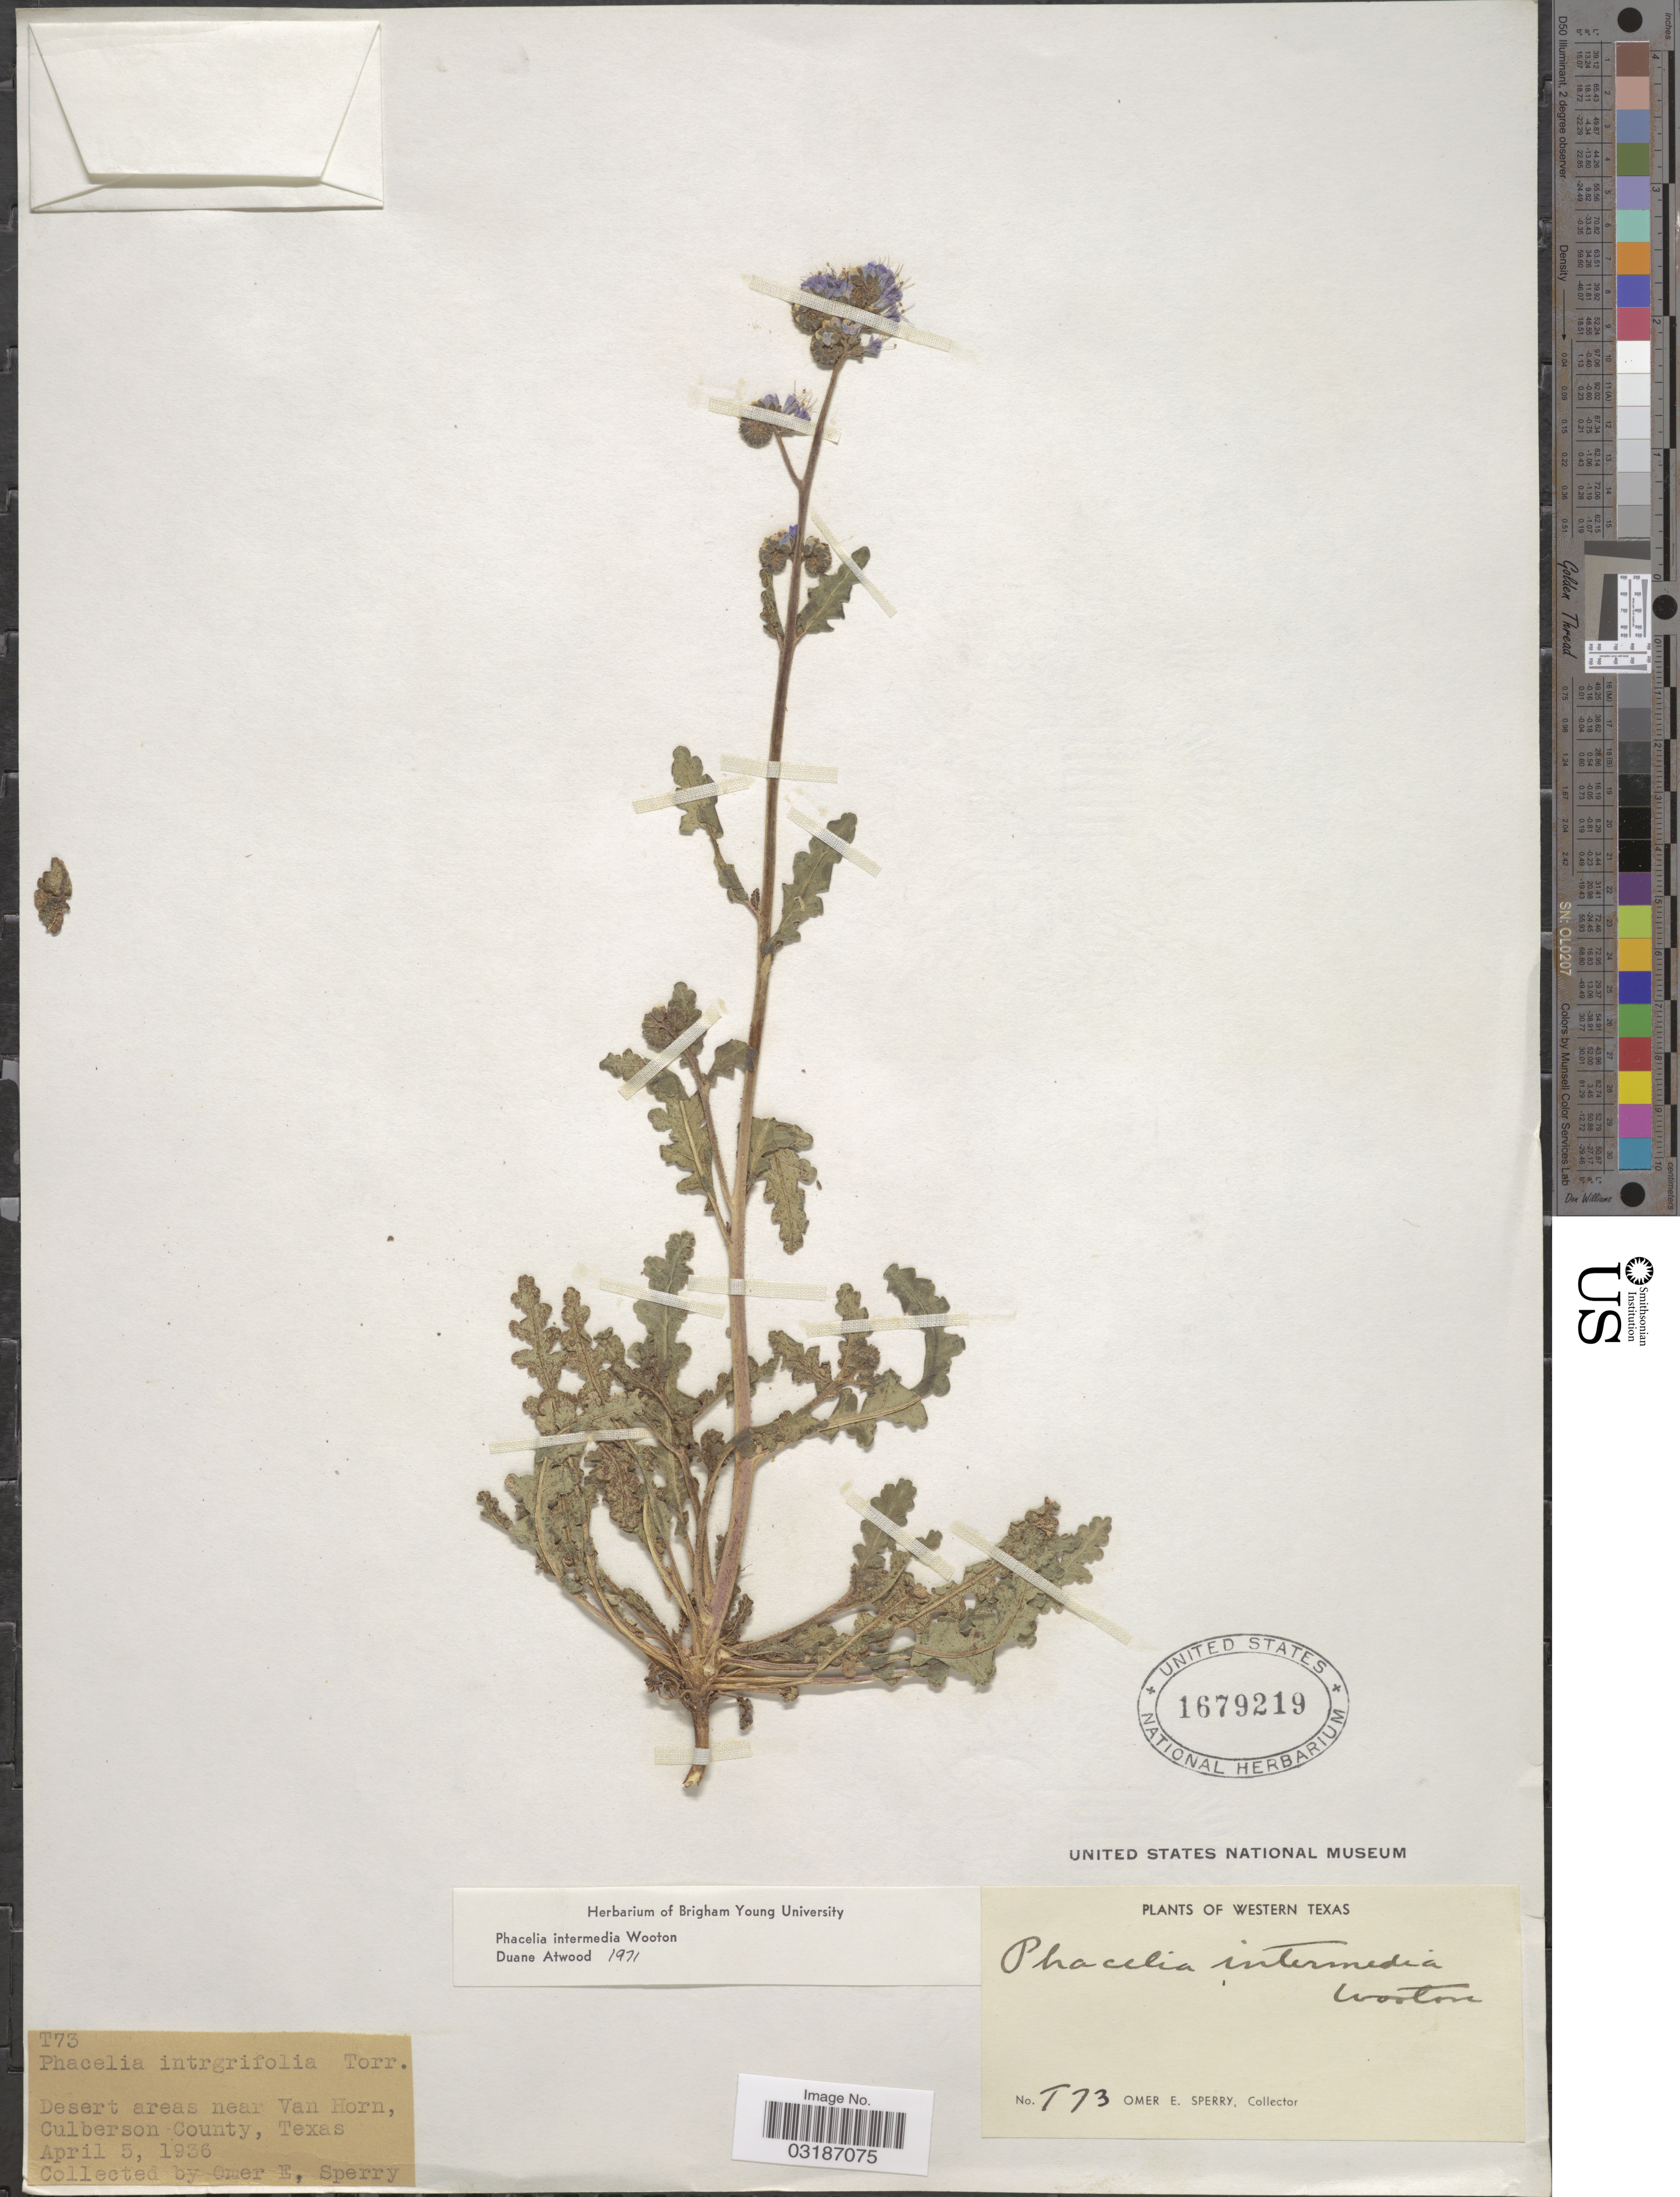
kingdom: Plantae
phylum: Tracheophyta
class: Magnoliopsida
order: Boraginales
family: Hydrophyllaceae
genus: Phacelia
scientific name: Phacelia intermedia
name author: Wooton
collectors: O. E. Sperry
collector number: T73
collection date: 1936-04-05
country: United States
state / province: Texas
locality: Desert areas near Van Horn, Culberson County. Western Texas.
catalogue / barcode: US 1679219